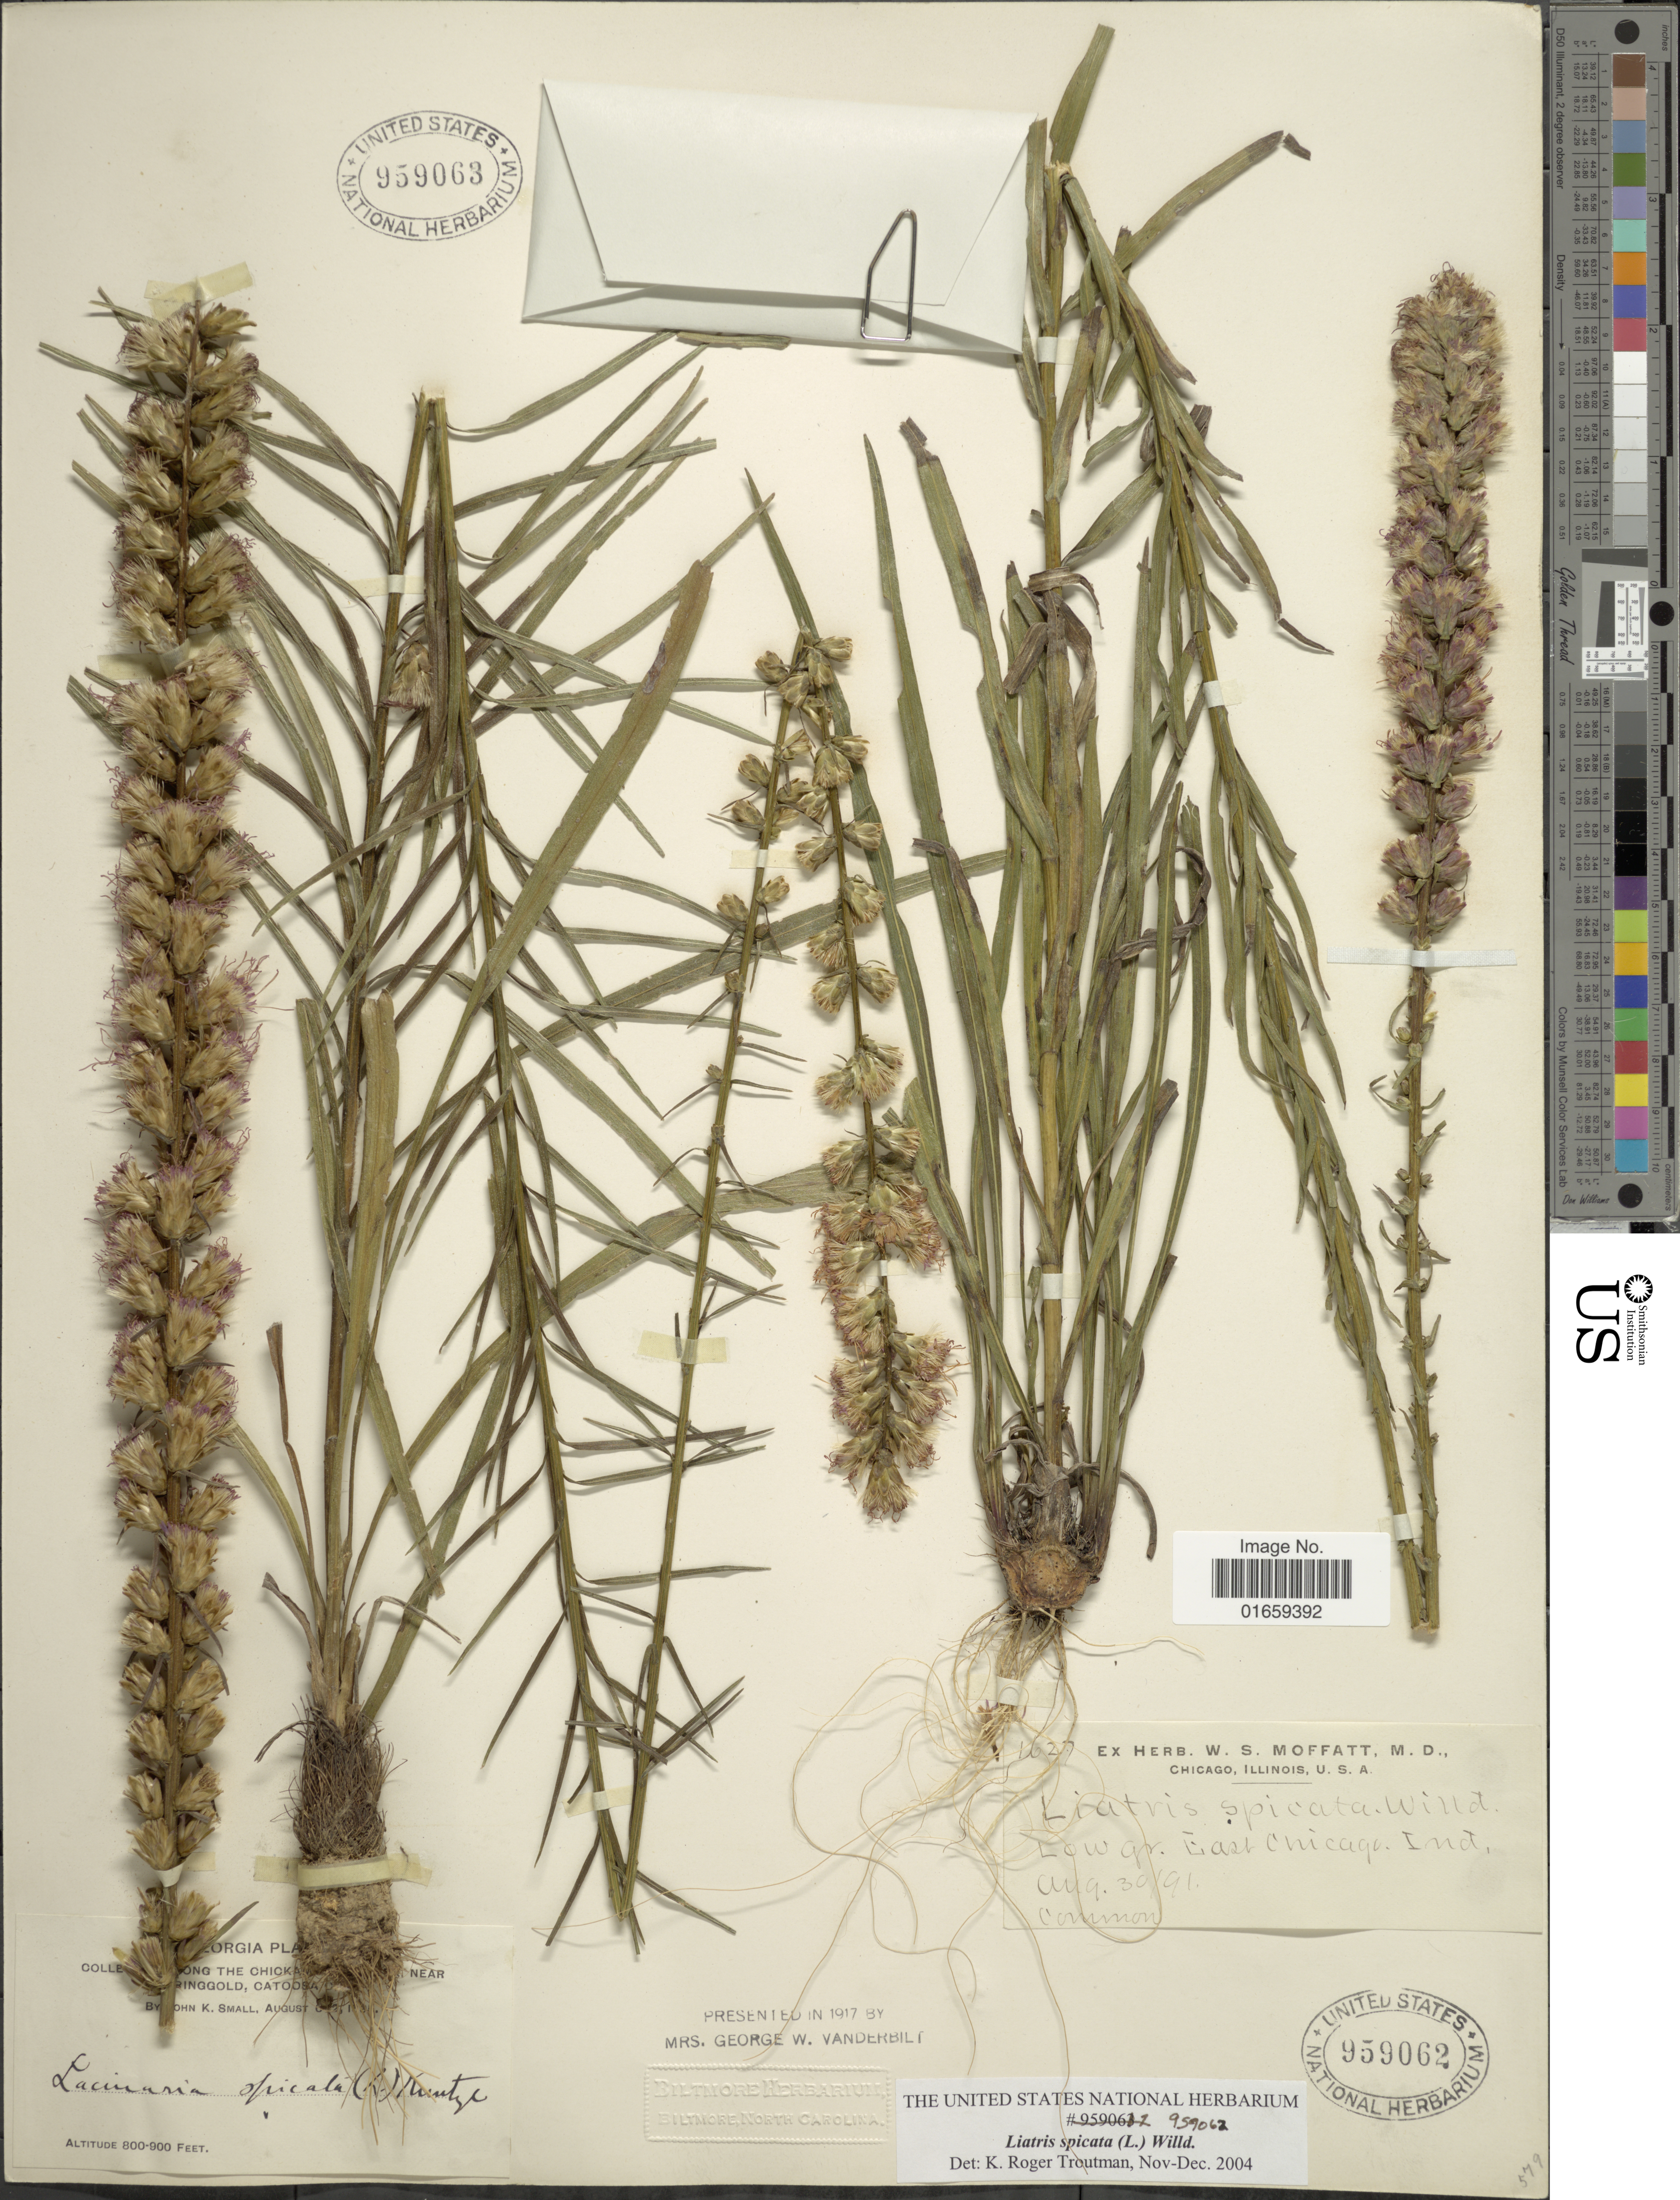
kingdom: Plantae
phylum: Tracheophyta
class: Magnoliopsida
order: Asterales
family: Asteraceae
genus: Liatris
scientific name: Liatris spicata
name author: (L.) Willd.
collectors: ex herb. W. S. Moffatt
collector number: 1627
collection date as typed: Transcribed d/m/y: 30/8/91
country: United States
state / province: Indiana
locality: Low gr. East Chicago, Ind.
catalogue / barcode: US 959062-2